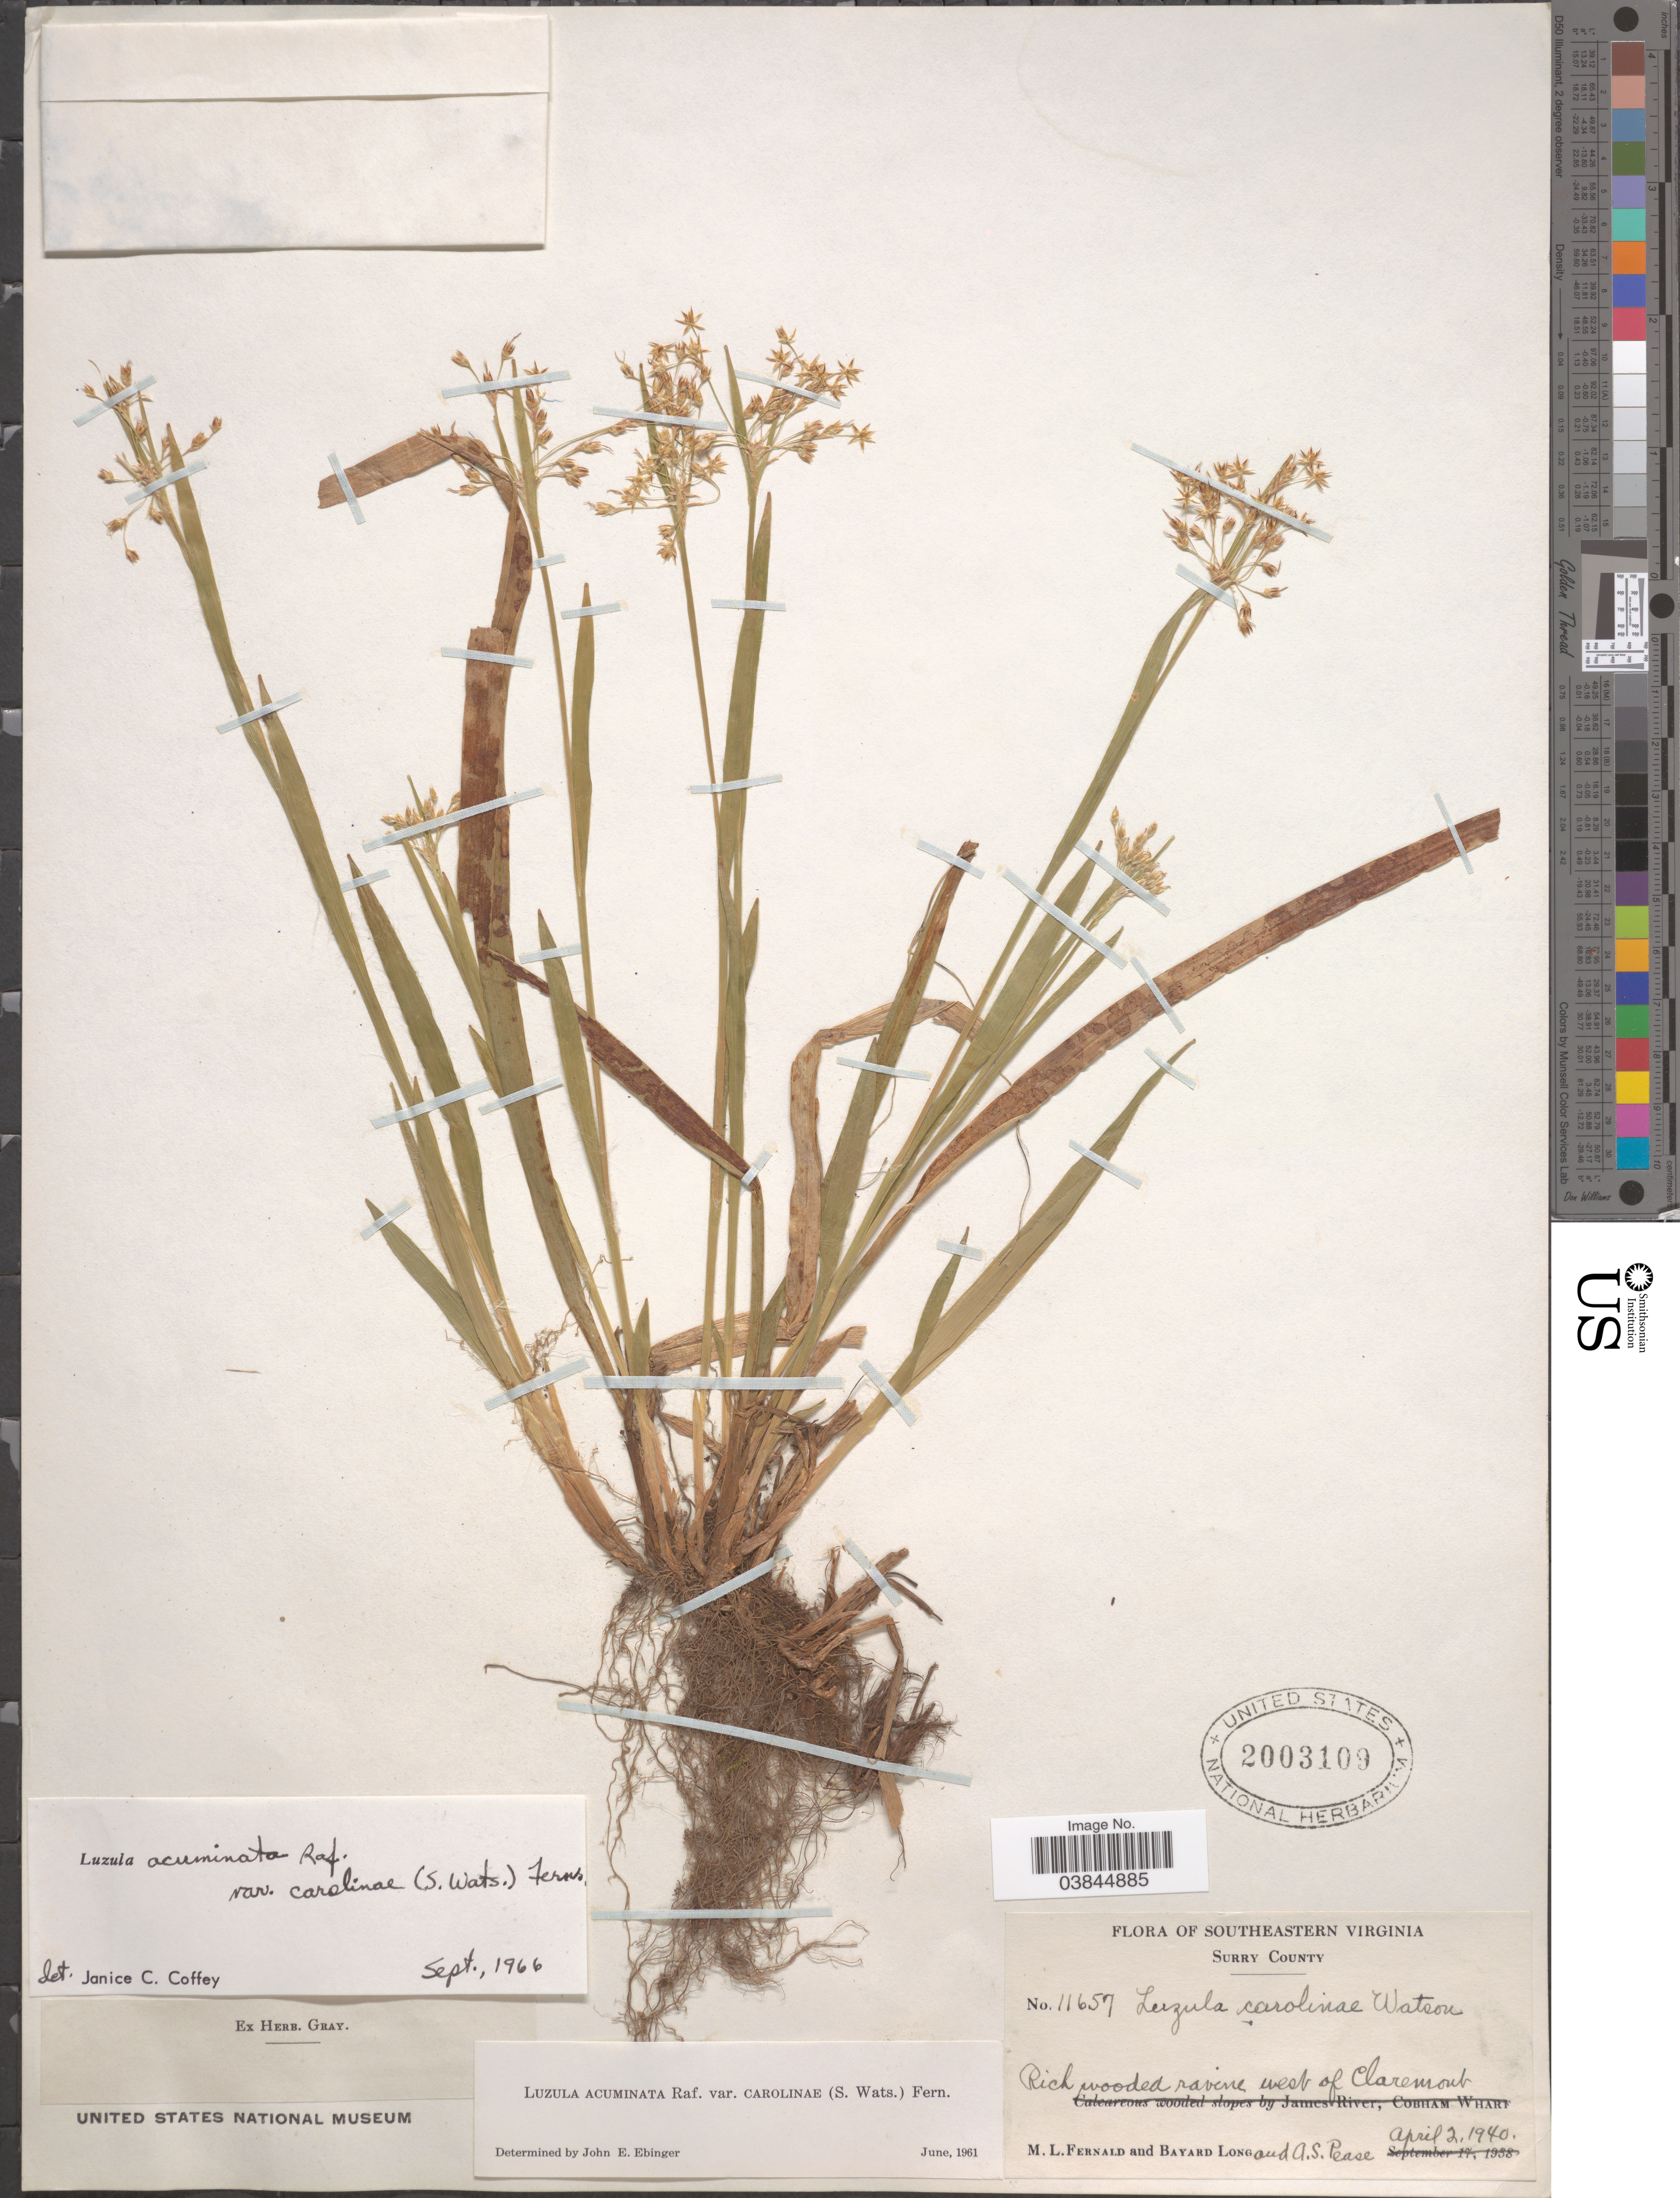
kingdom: Plantae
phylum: Tracheophyta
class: Liliopsida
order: Poales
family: Juncaceae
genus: Luzula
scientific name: Luzula acuminata var. carolinae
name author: (S. Watson) Fernald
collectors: M. L. Fernald, B. Long & A. S. Pease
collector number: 11657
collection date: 1940-04-02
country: United States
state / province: Virginia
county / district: Surry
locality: Southeastern Virginia. Surry County. West of Claremont.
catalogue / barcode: US 2003109